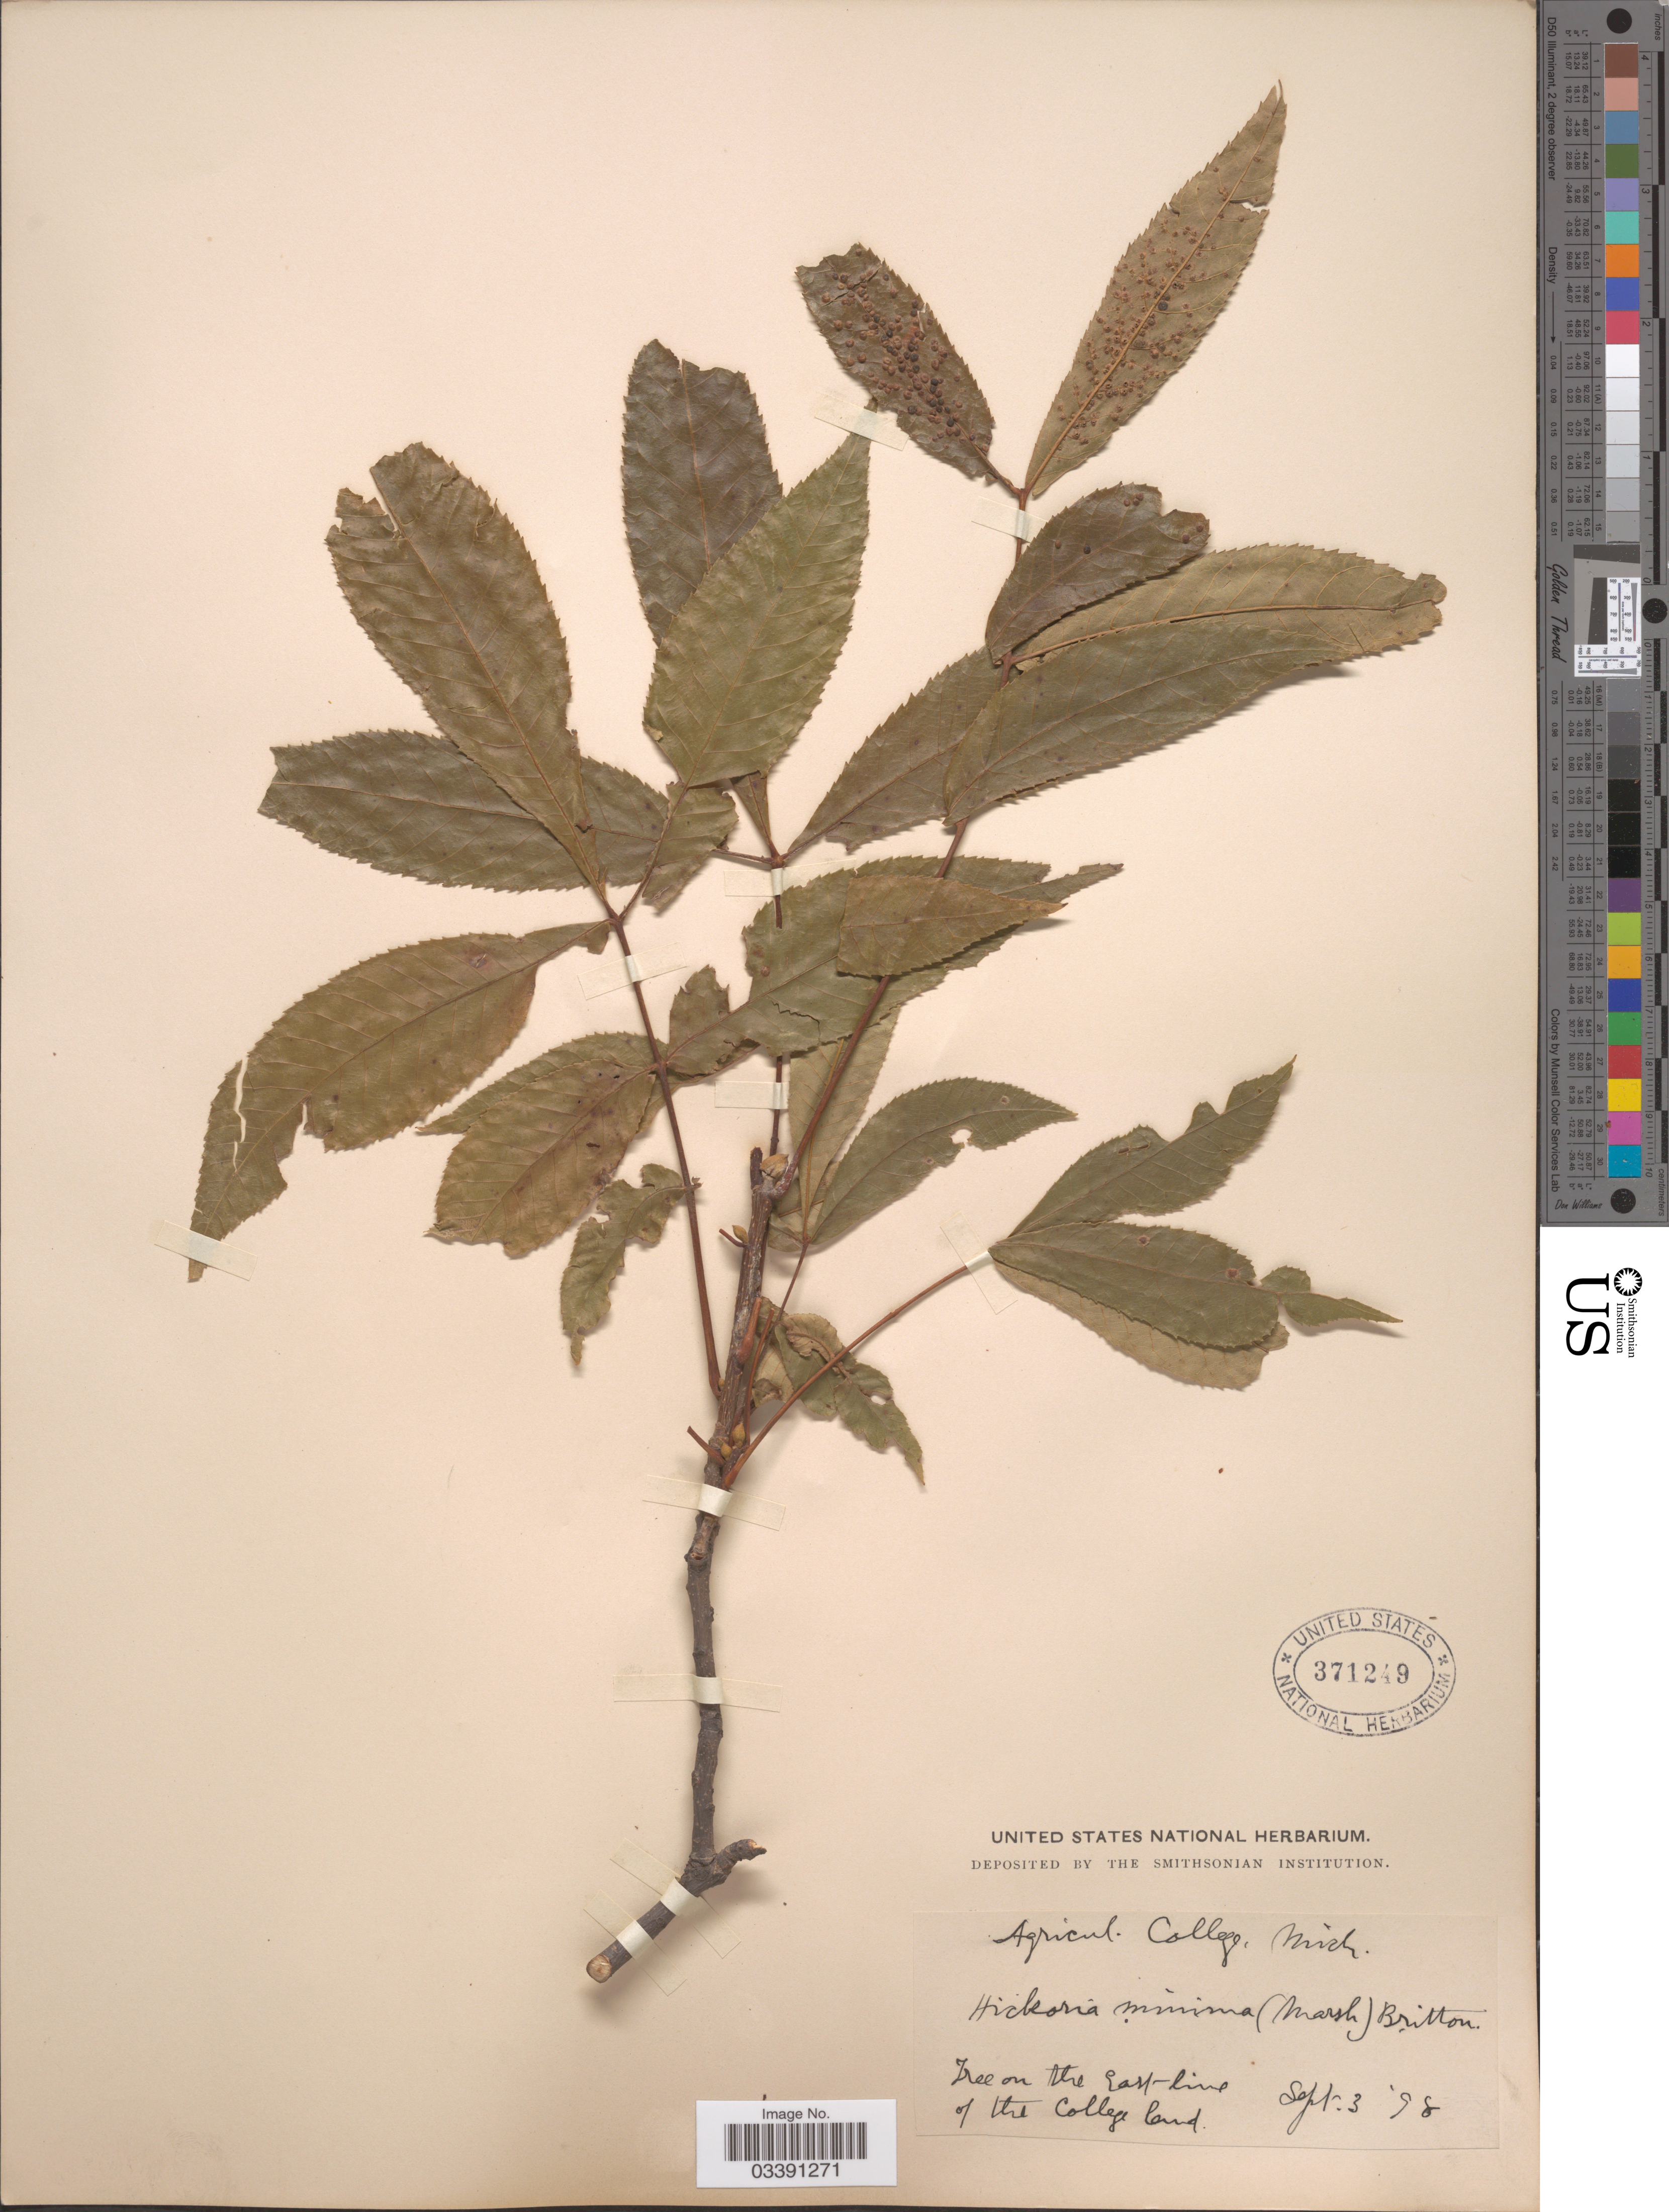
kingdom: Plantae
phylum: Tracheophyta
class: Magnoliopsida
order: Fagales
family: Juglandaceae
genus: Carya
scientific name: Carya cordiformis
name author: (Wangenh.) K. Koch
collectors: Ex herb. Michigan Agricultural College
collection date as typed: Transcribed d/m/y: 3/9/98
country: United States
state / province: Michigan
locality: Tree on the East-line of the College land.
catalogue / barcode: US 371249